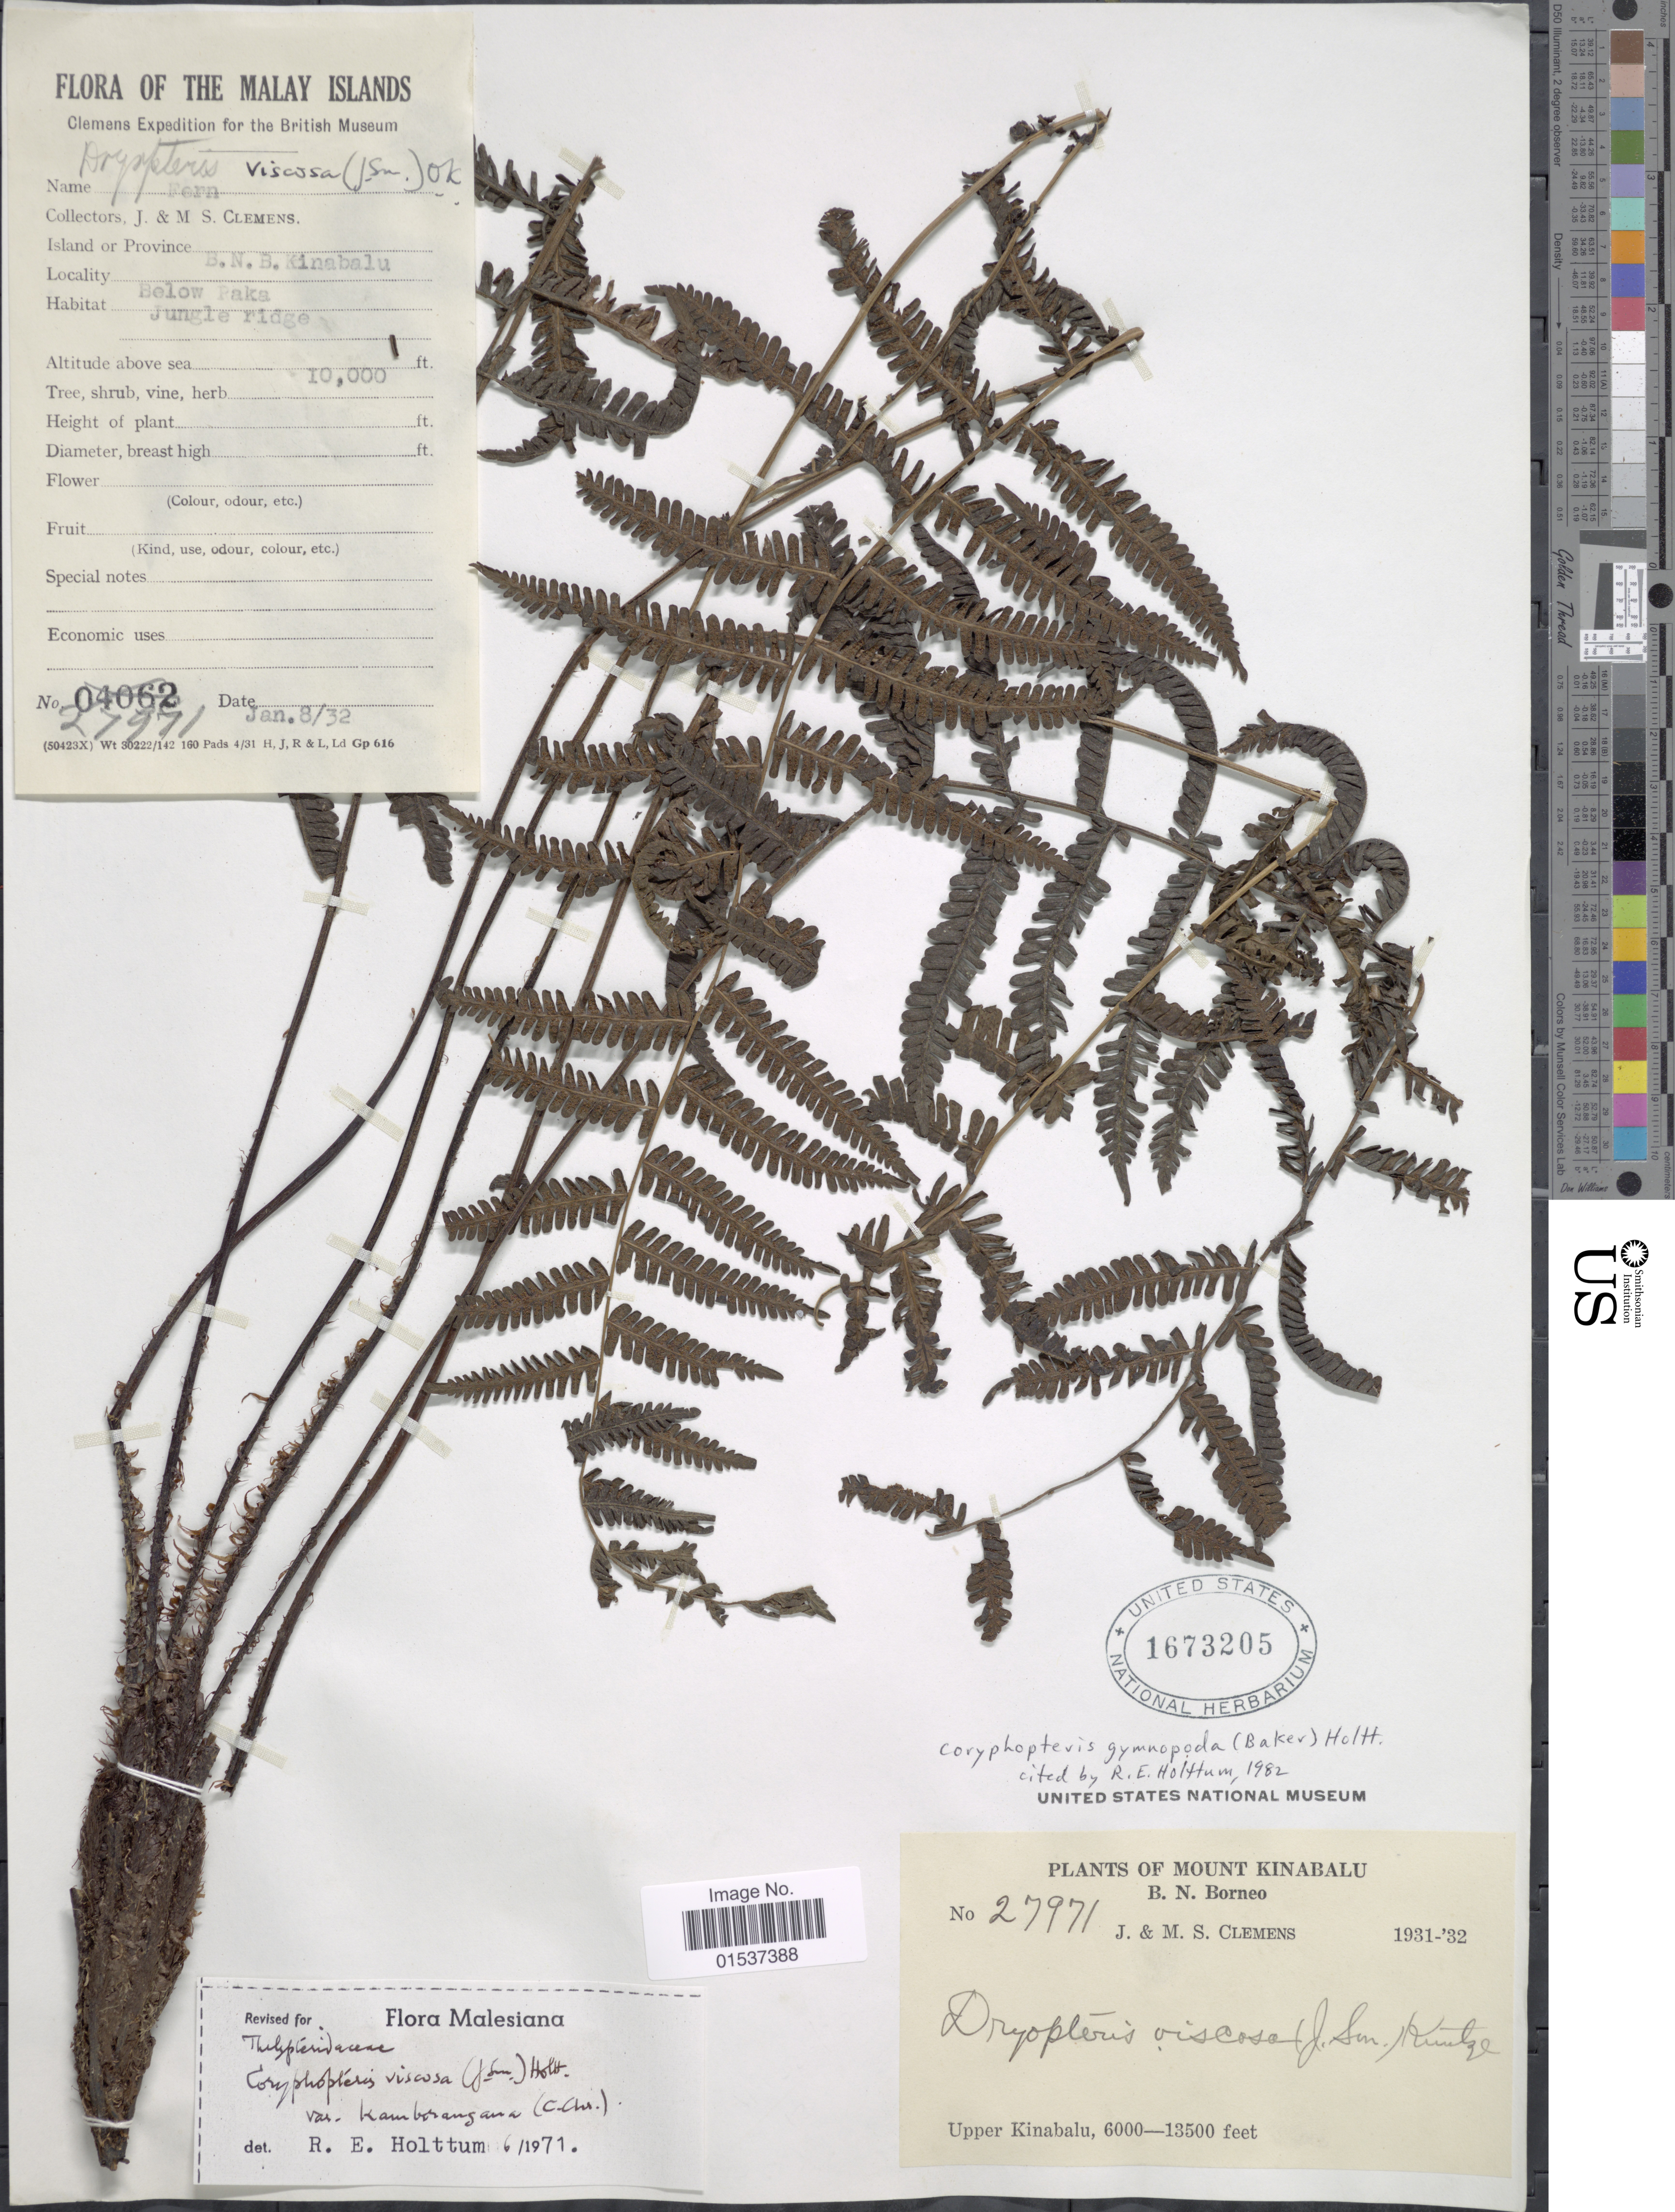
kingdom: Plantae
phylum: Tracheophyta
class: Polypodiopsida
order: Polypodiales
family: Thelypteridaceae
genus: Coryphopteris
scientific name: Coryphopteris gymnopoda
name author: (Baker) Holttum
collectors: J. Clemens & M. S. Clemens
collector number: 27971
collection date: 1932-01-08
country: Malaysia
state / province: Sabah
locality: Mount Kinabalu, B.N. Borneo. Upper Kinabalu. Below Paka.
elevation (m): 3048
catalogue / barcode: US 1673205